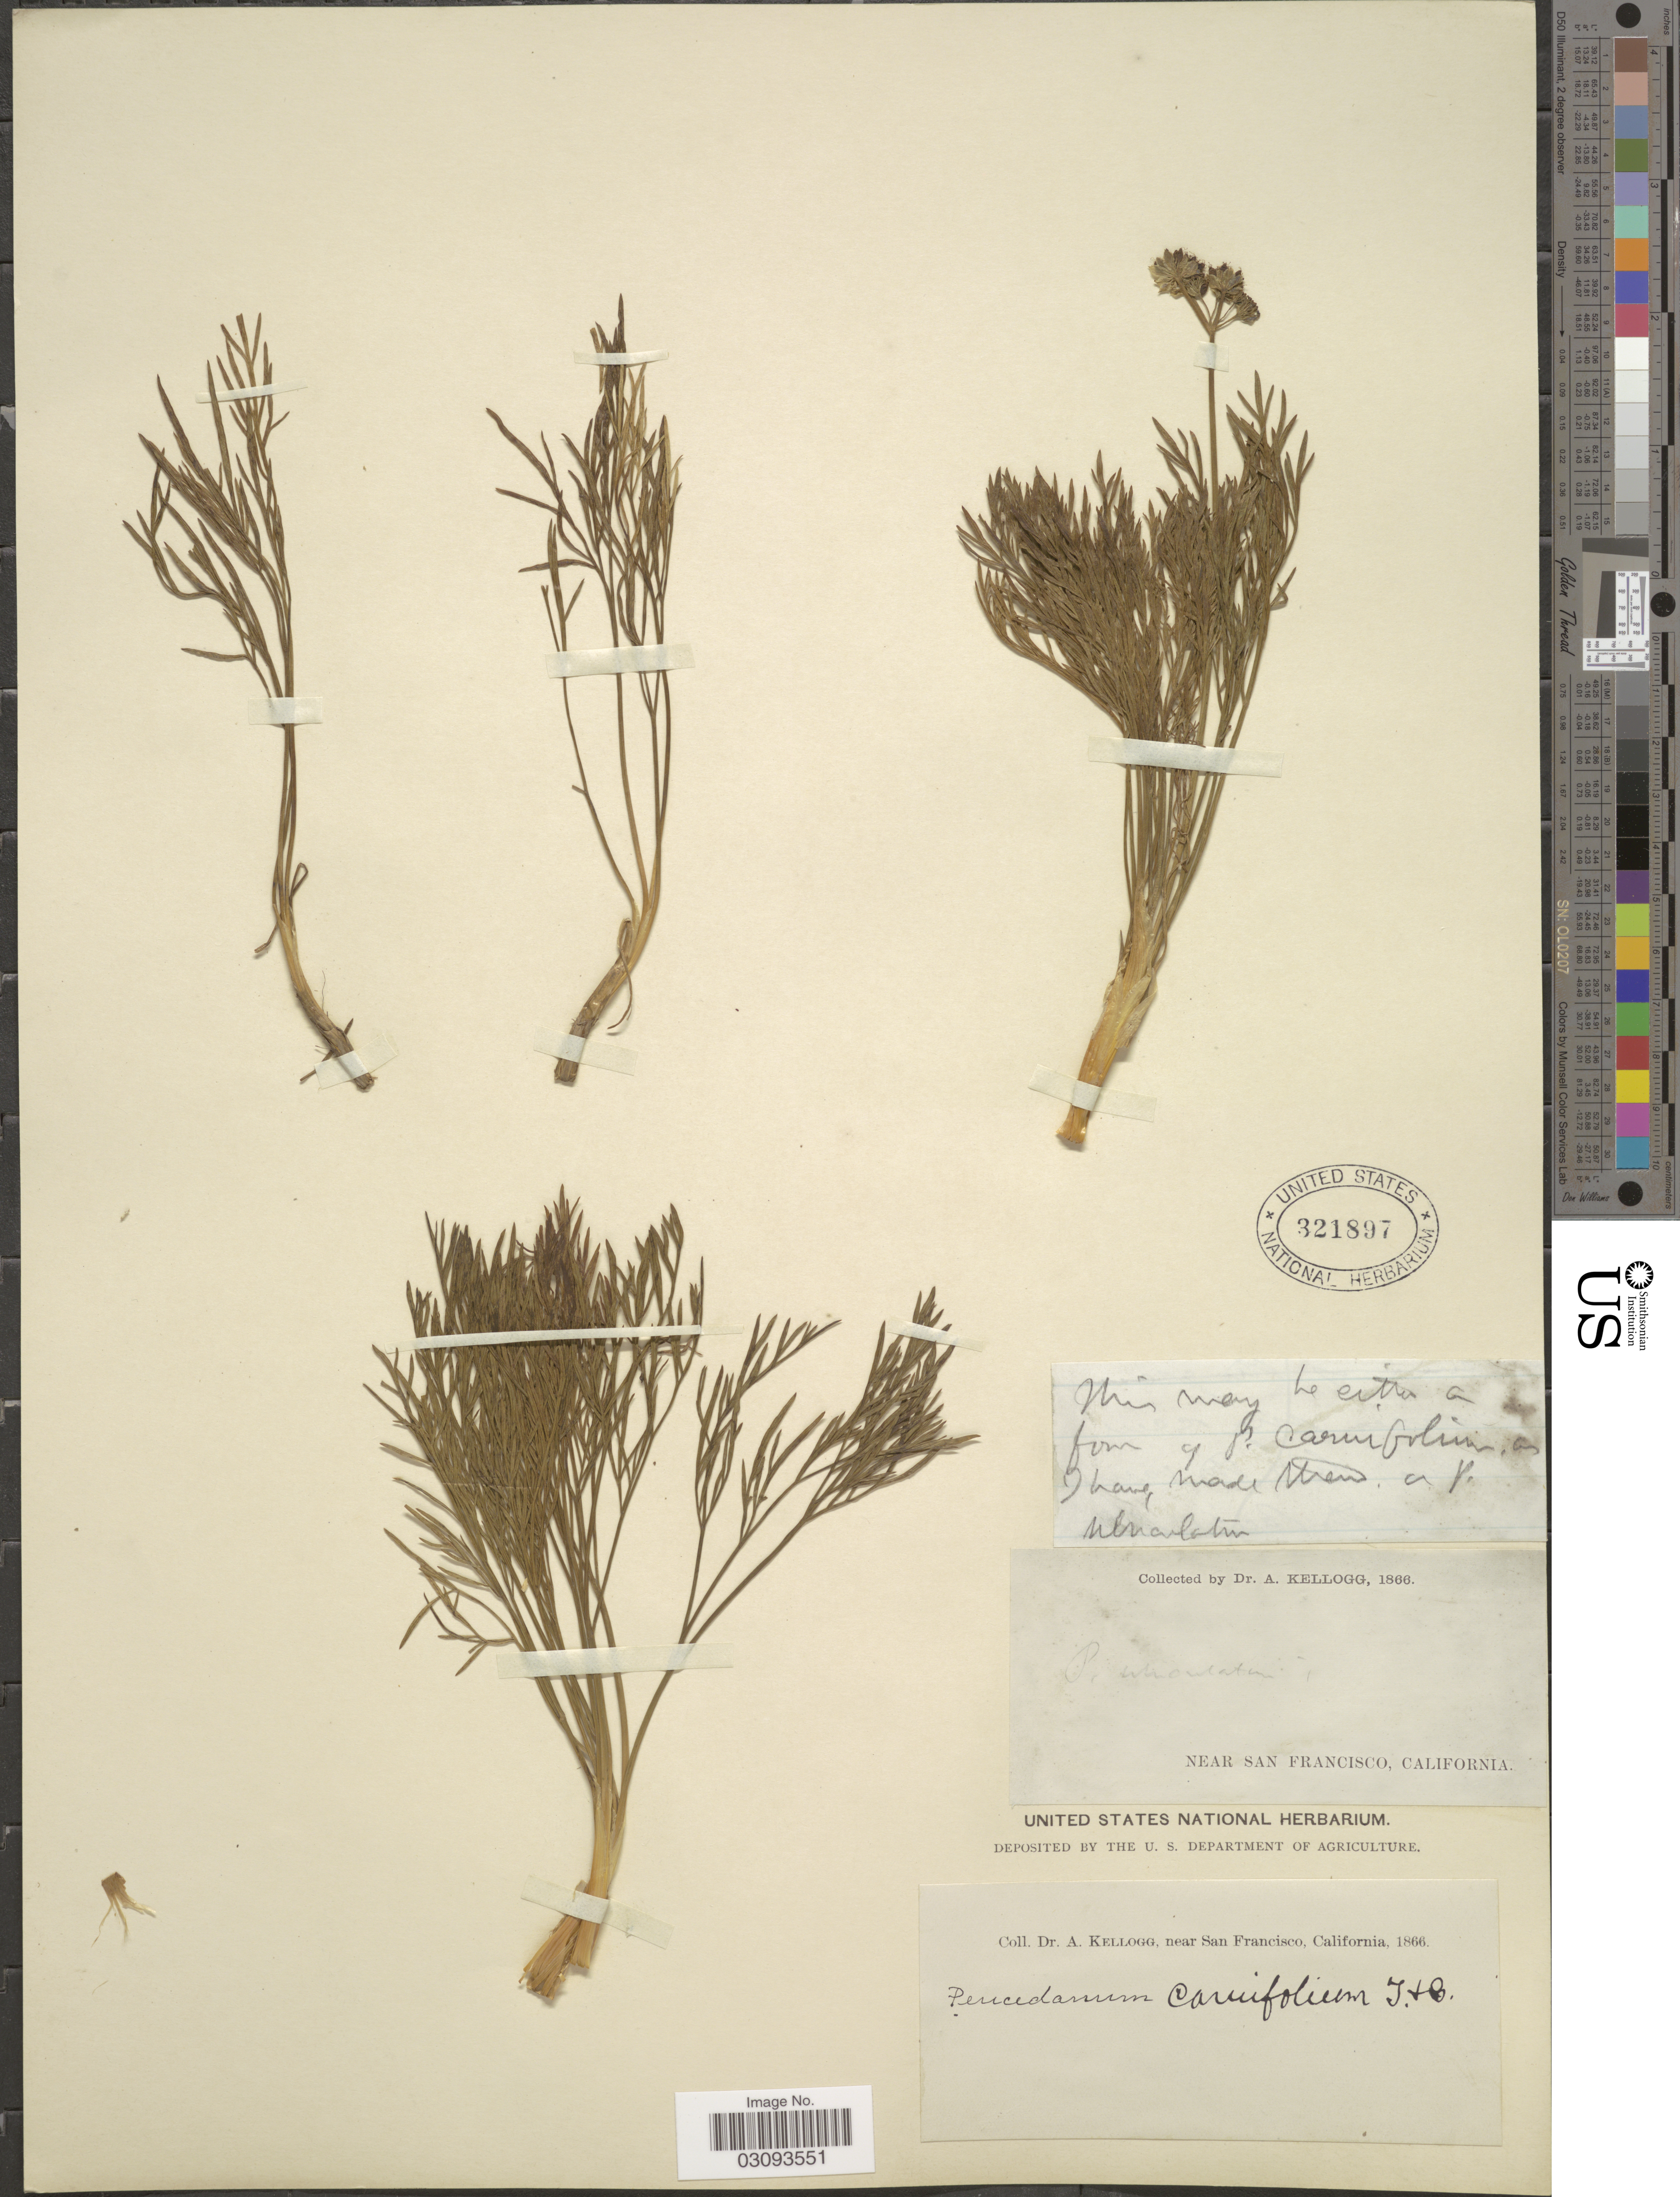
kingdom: Plantae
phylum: Tracheophyta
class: Magnoliopsida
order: Apiales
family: Apiaceae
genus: Lomatium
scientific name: Lomatium caruifolium var. caruifolium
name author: (Hook. & Arn.) J.M. Coult. & Rose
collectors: A. Kellogg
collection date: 1866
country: United States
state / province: California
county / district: San Francisco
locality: Near San Francisco.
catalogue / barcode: US 321897